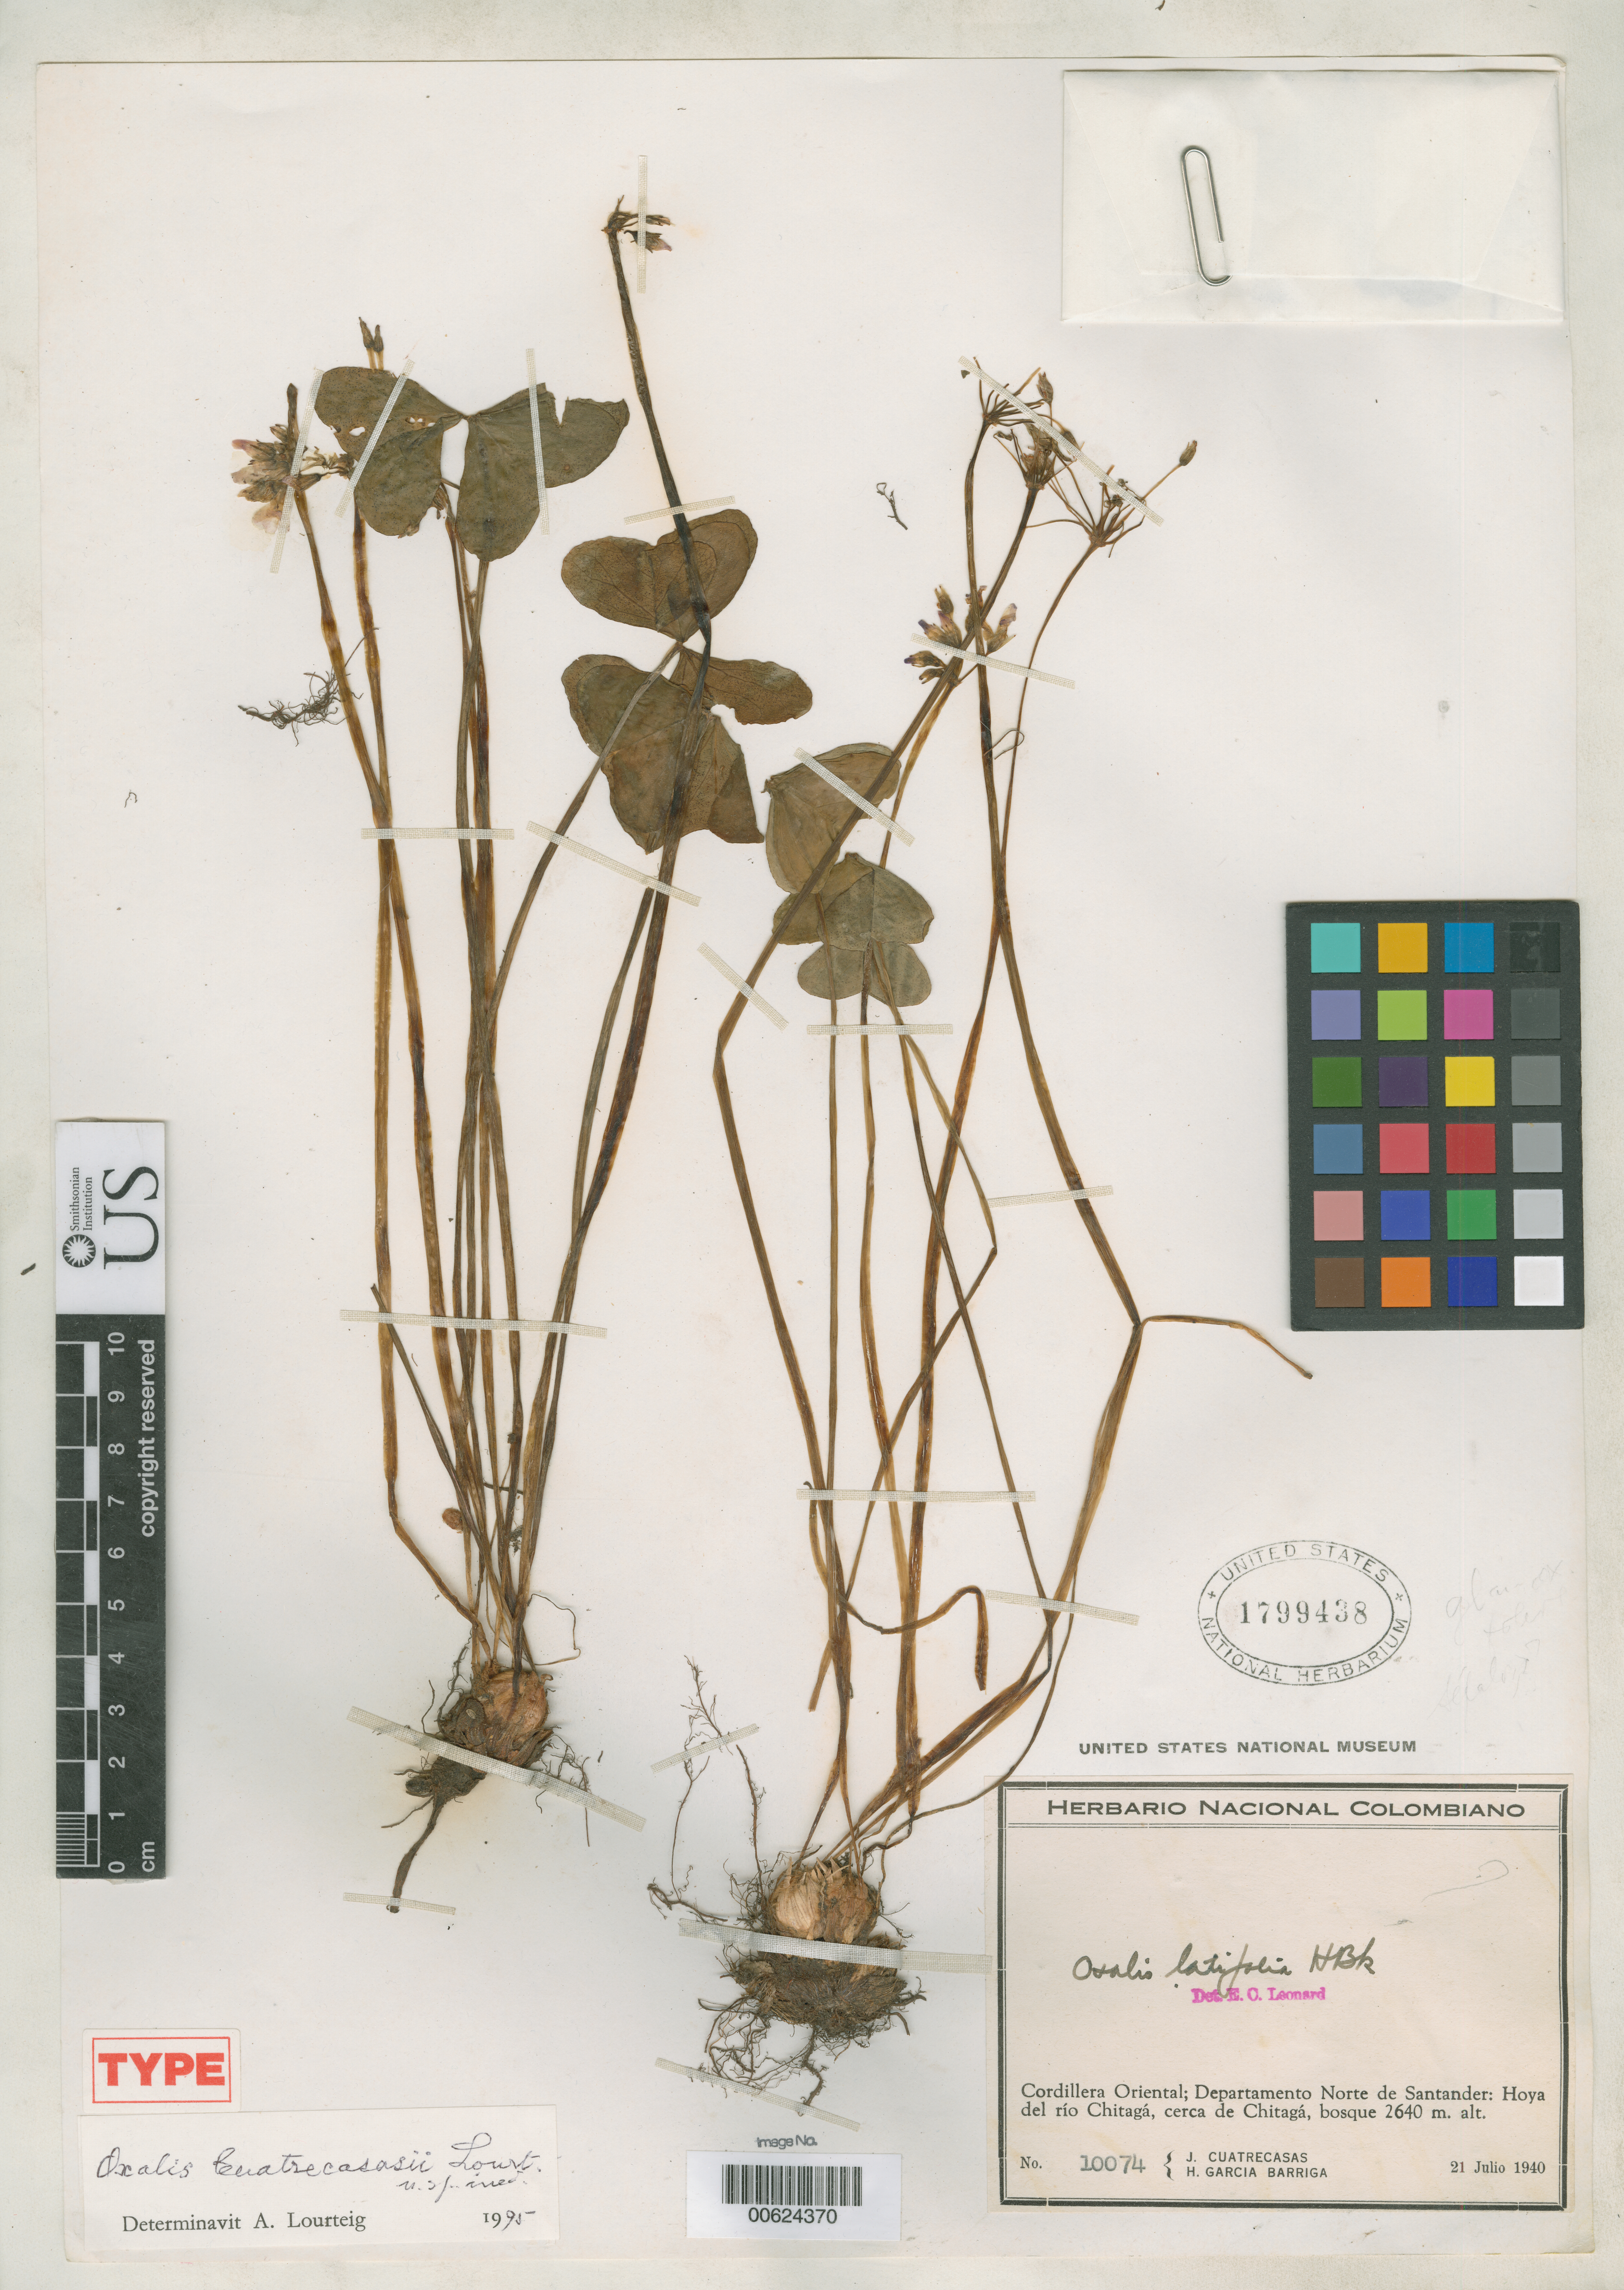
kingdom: Plantae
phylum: Tracheophyta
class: Magnoliopsida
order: Oxalidales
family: Oxalidaceae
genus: Oxalis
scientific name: Oxalis cuatrecasasii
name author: Lourteig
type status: Type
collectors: J. Cuatrecasas & H. García Barriga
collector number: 10074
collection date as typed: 21 Jul 1940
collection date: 1940-07-21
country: Colombia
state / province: Norte de Santander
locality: Hoya de Rio Chitaga, Cerca de Chitaga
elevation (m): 2640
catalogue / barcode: US 1799438